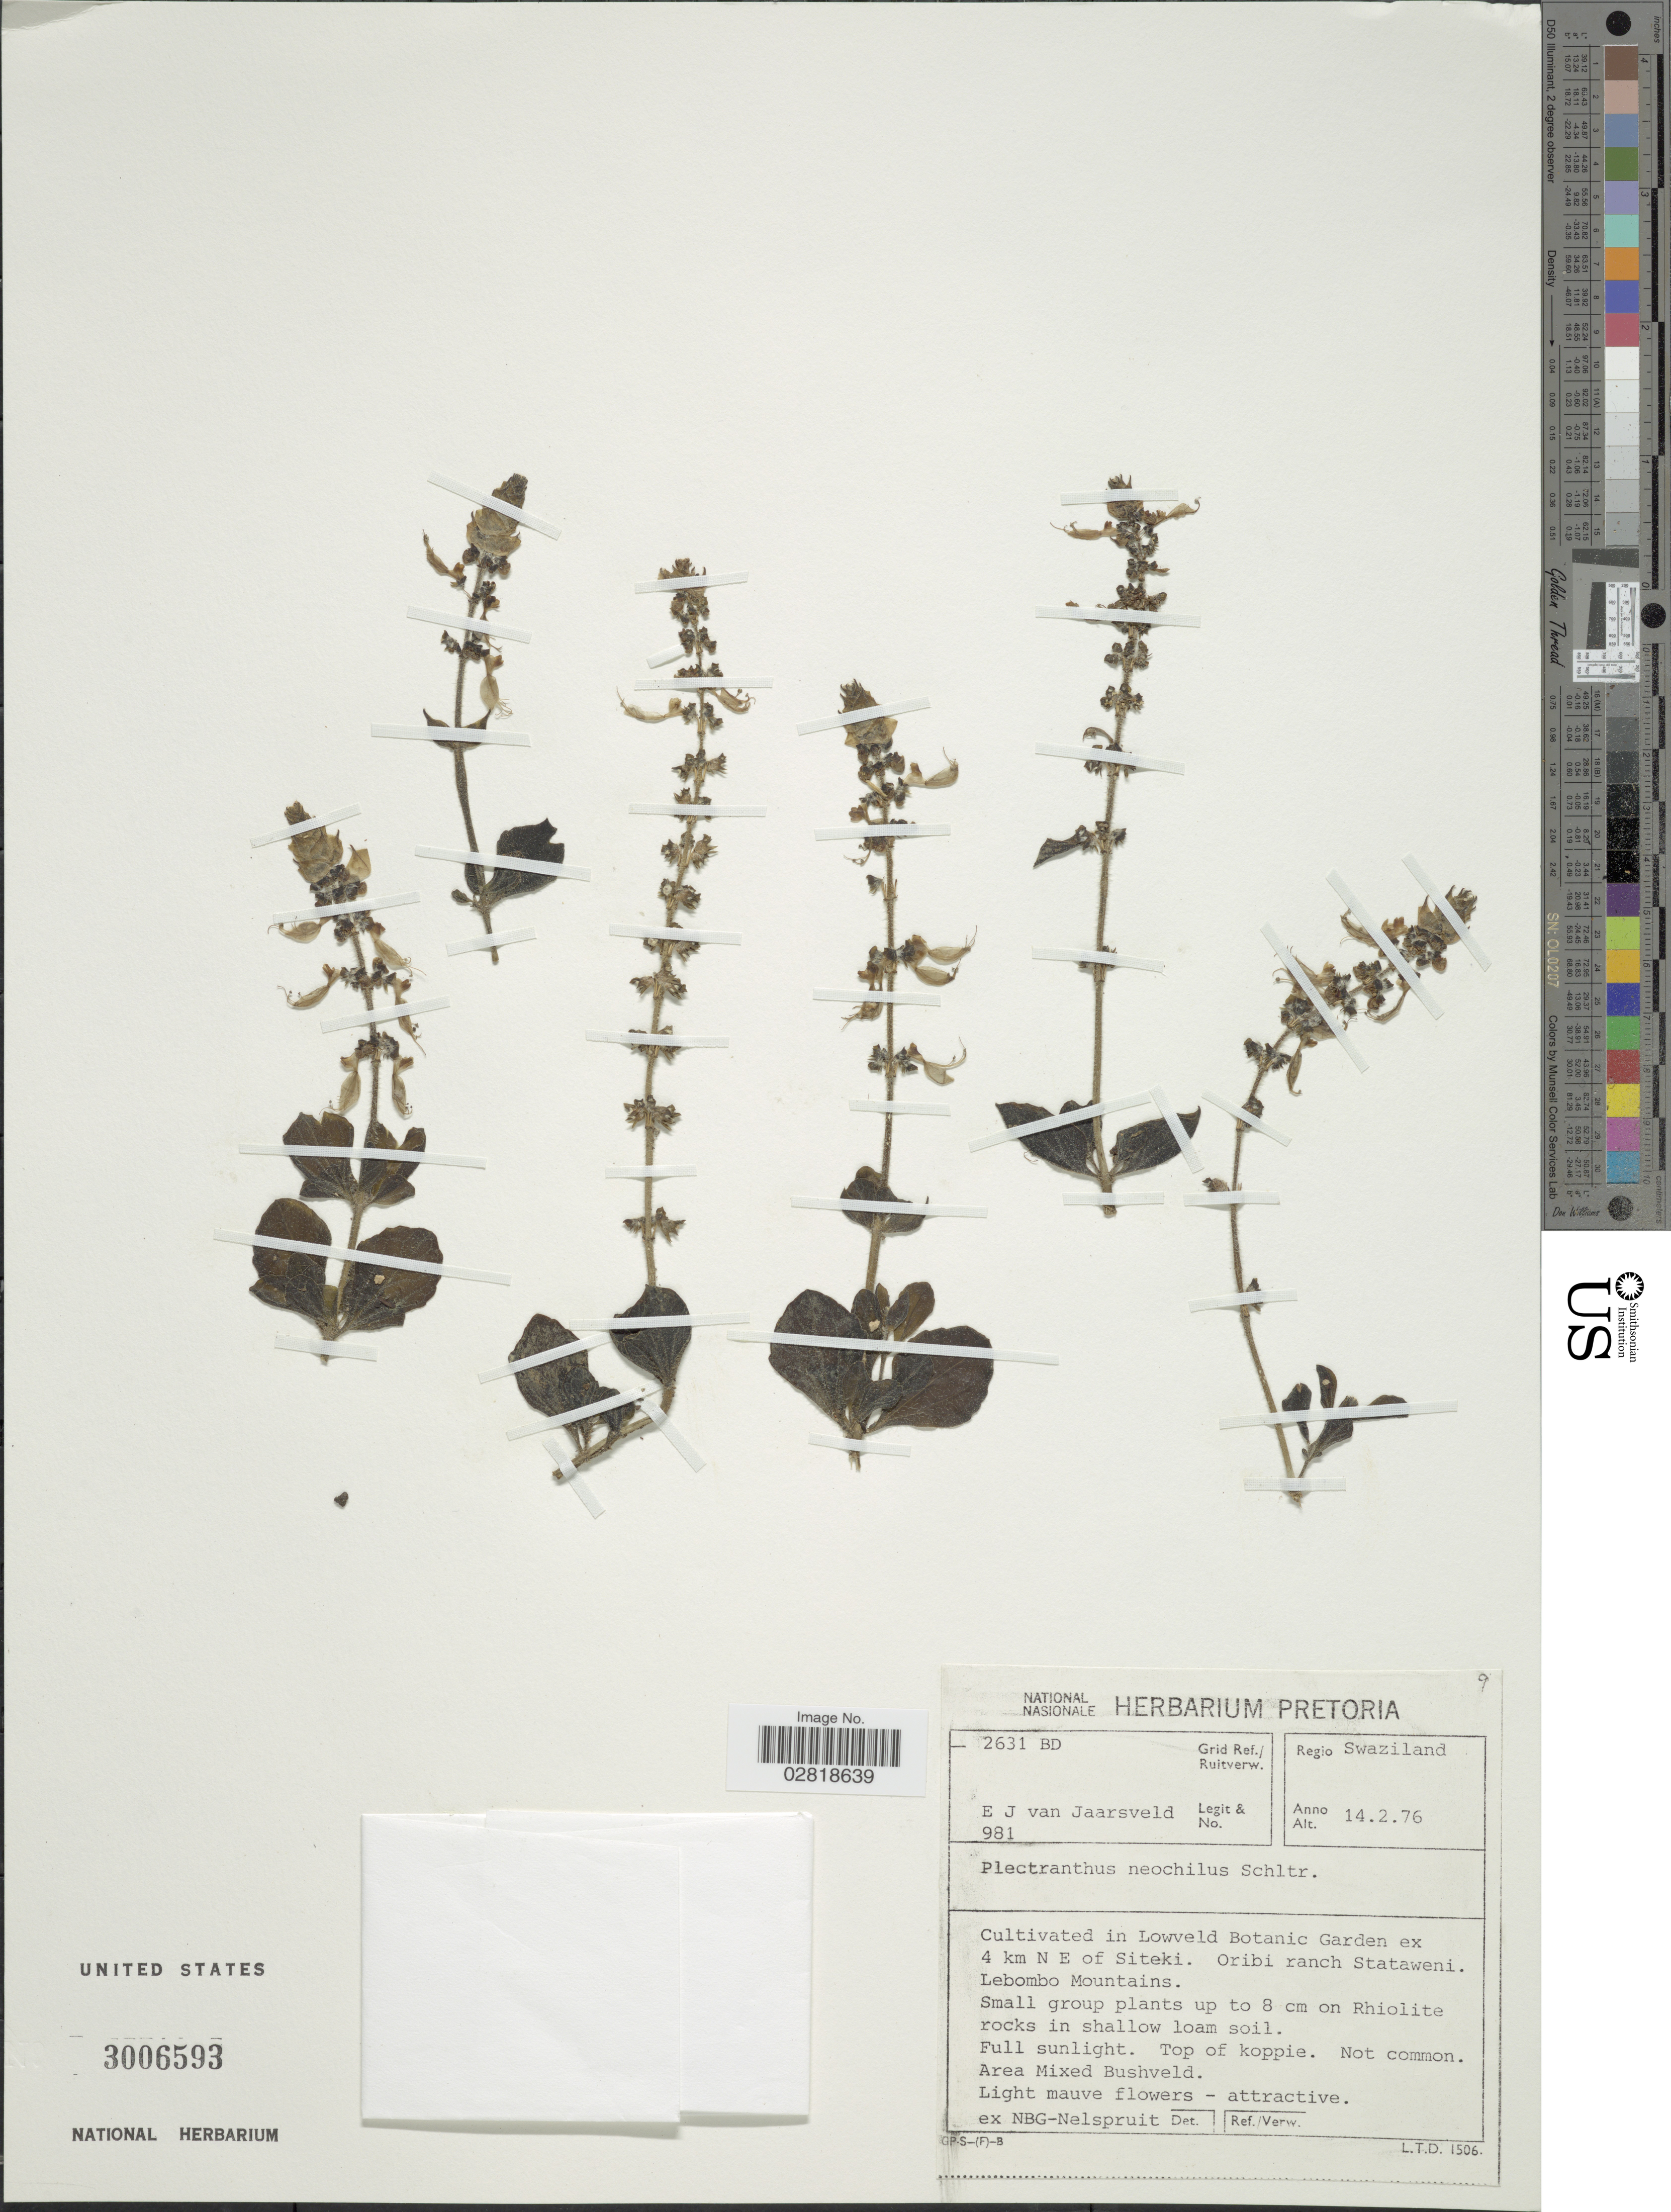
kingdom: Plantae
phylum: Tracheophyta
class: Magnoliopsida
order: Lamiales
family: Lamiaceae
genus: Plectranthus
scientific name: Plectranthus neochilus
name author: Schltr.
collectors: E. van Jaarsveld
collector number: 981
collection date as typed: Transcribed d/m/y: 14/2/76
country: Eswatini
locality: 2631 BD Grid Ref./ Ruitverw. Regio Swaziland. Cultivated in Lowveld Botanic Garden ex 4 km N E of Siteki. Oribi ranch Stataweni. Lebombo Mountains.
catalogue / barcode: US 3006593